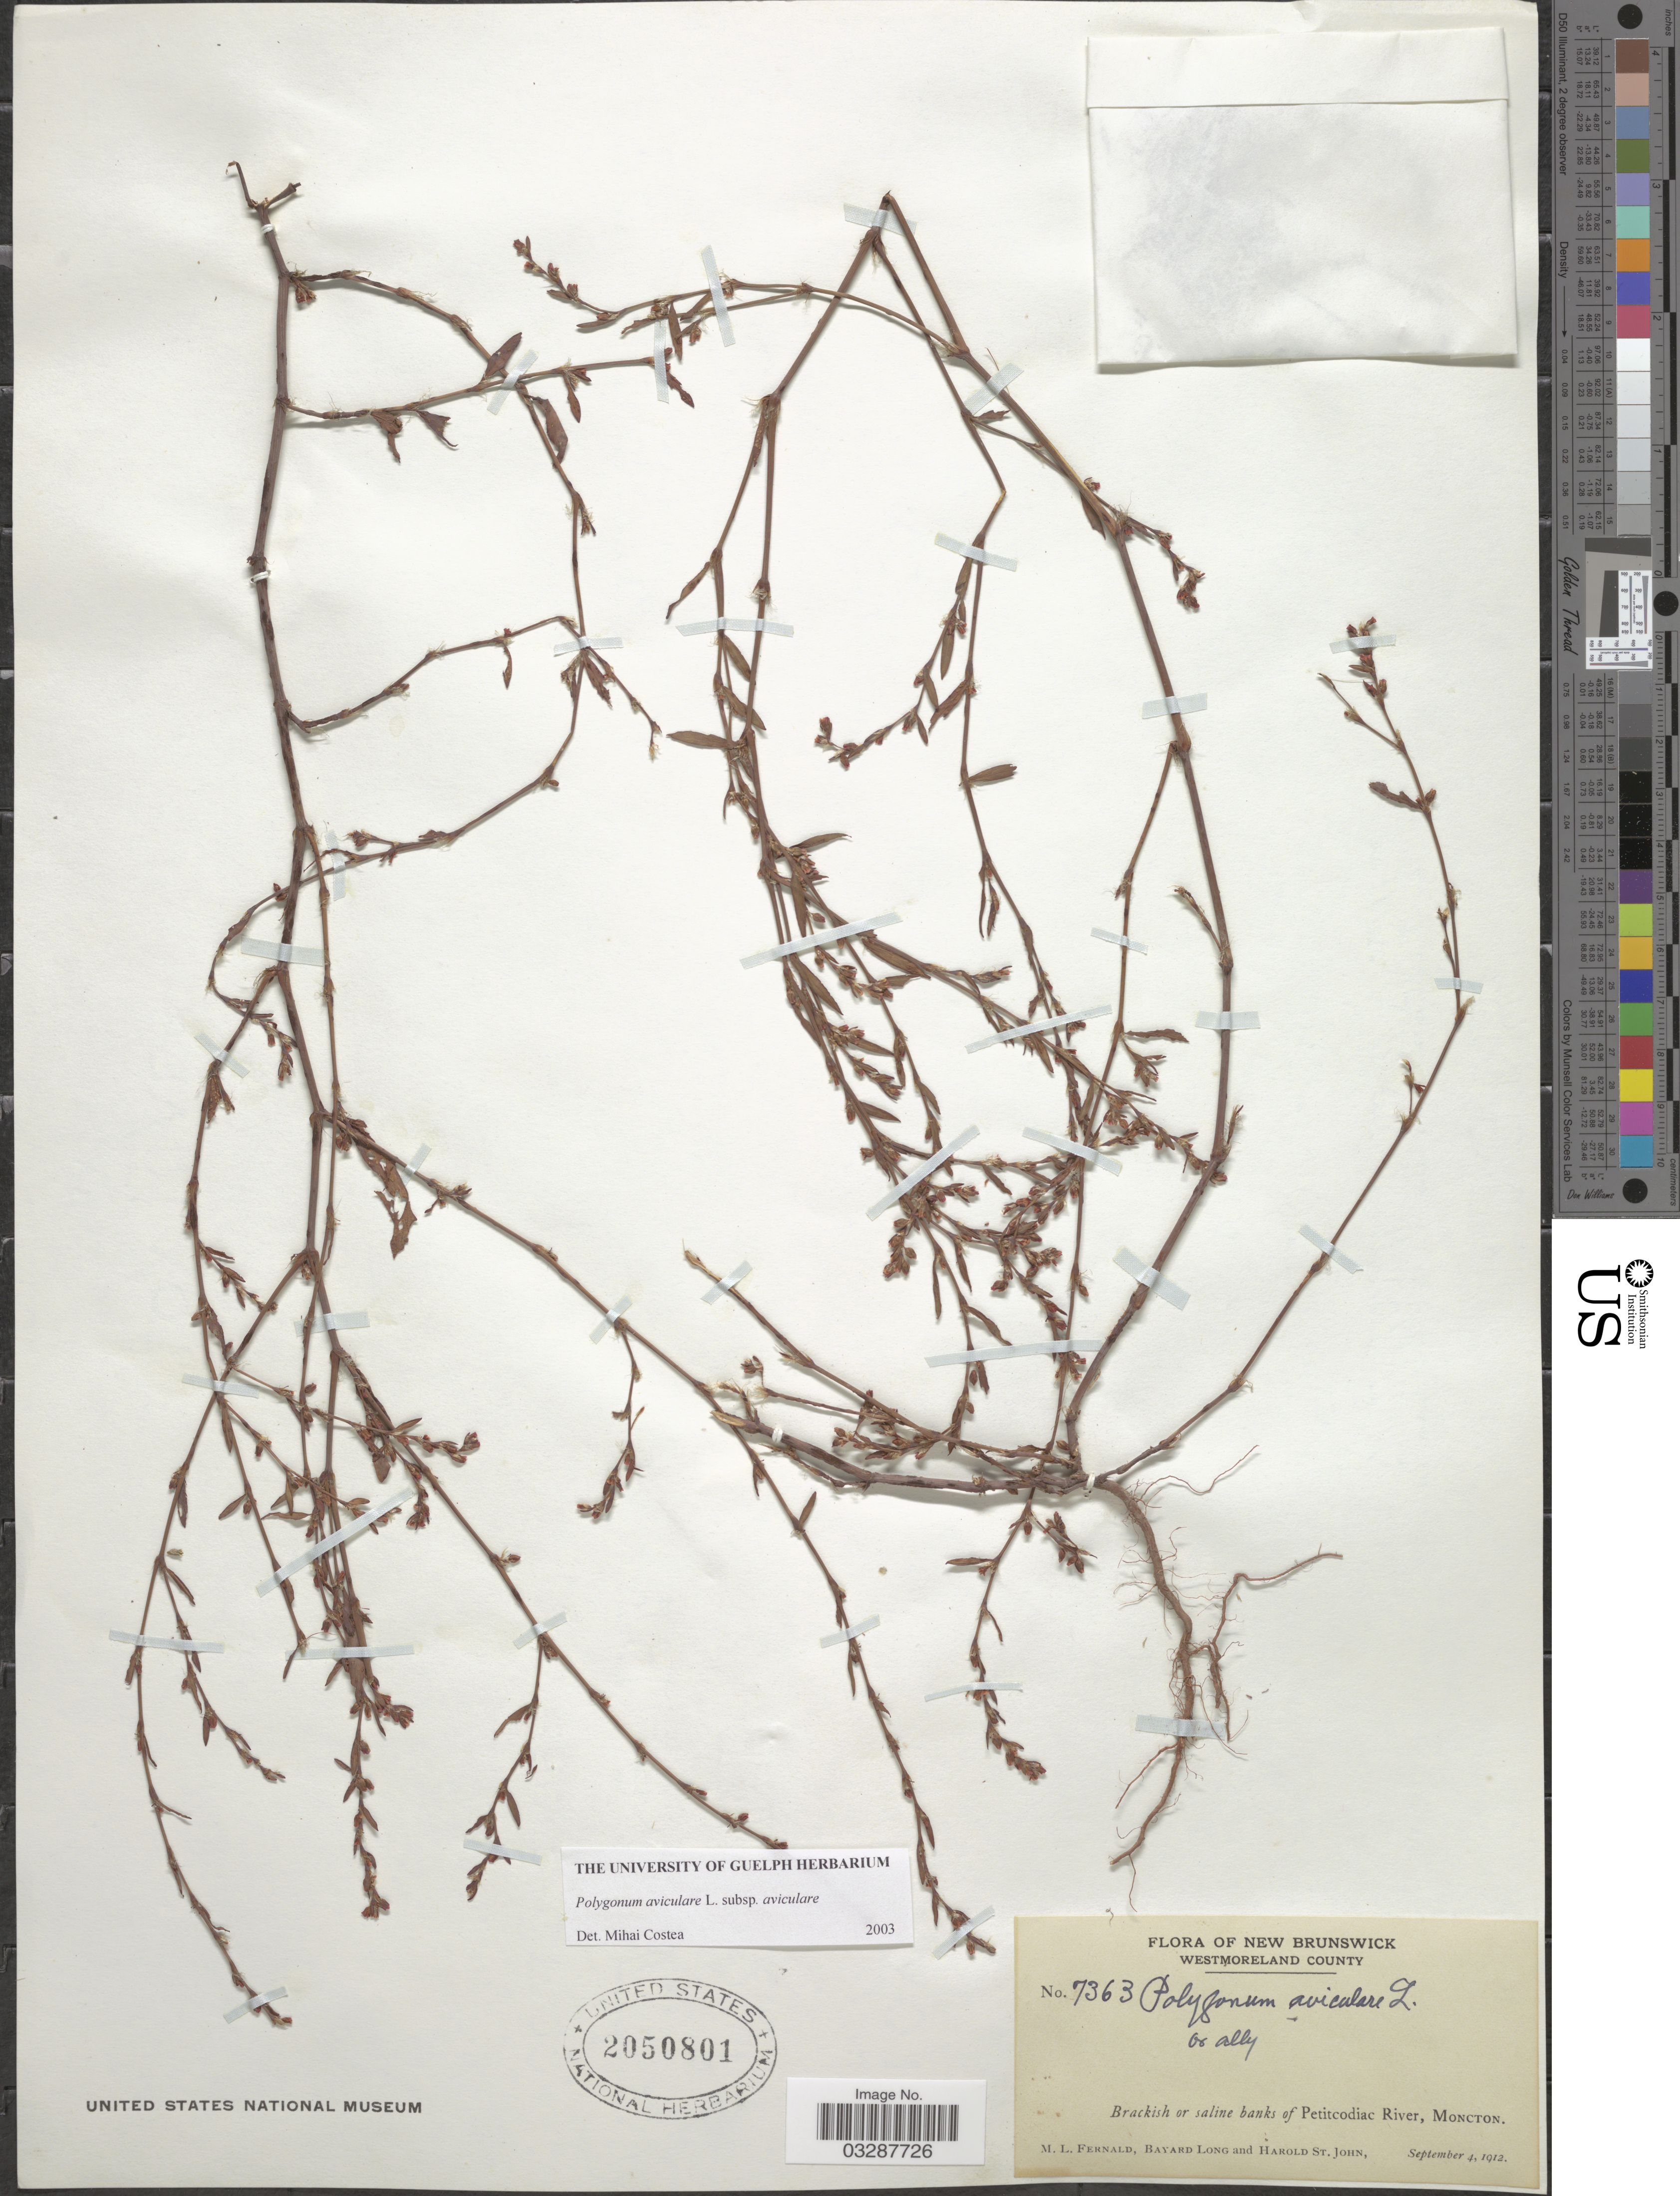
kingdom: Plantae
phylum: Tracheophyta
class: Magnoliopsida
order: Caryophyllales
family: Polygonaceae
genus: Polygonum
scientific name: Polygonum aviculare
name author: L.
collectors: M. L. Fernald, B. Long & H. St. John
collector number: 7363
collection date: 1912-09-04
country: Canada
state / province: New Brunswick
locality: Westmoreland County. Brackish or saline banks of Petitcodiac River, Monctoc.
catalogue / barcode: US 2050801